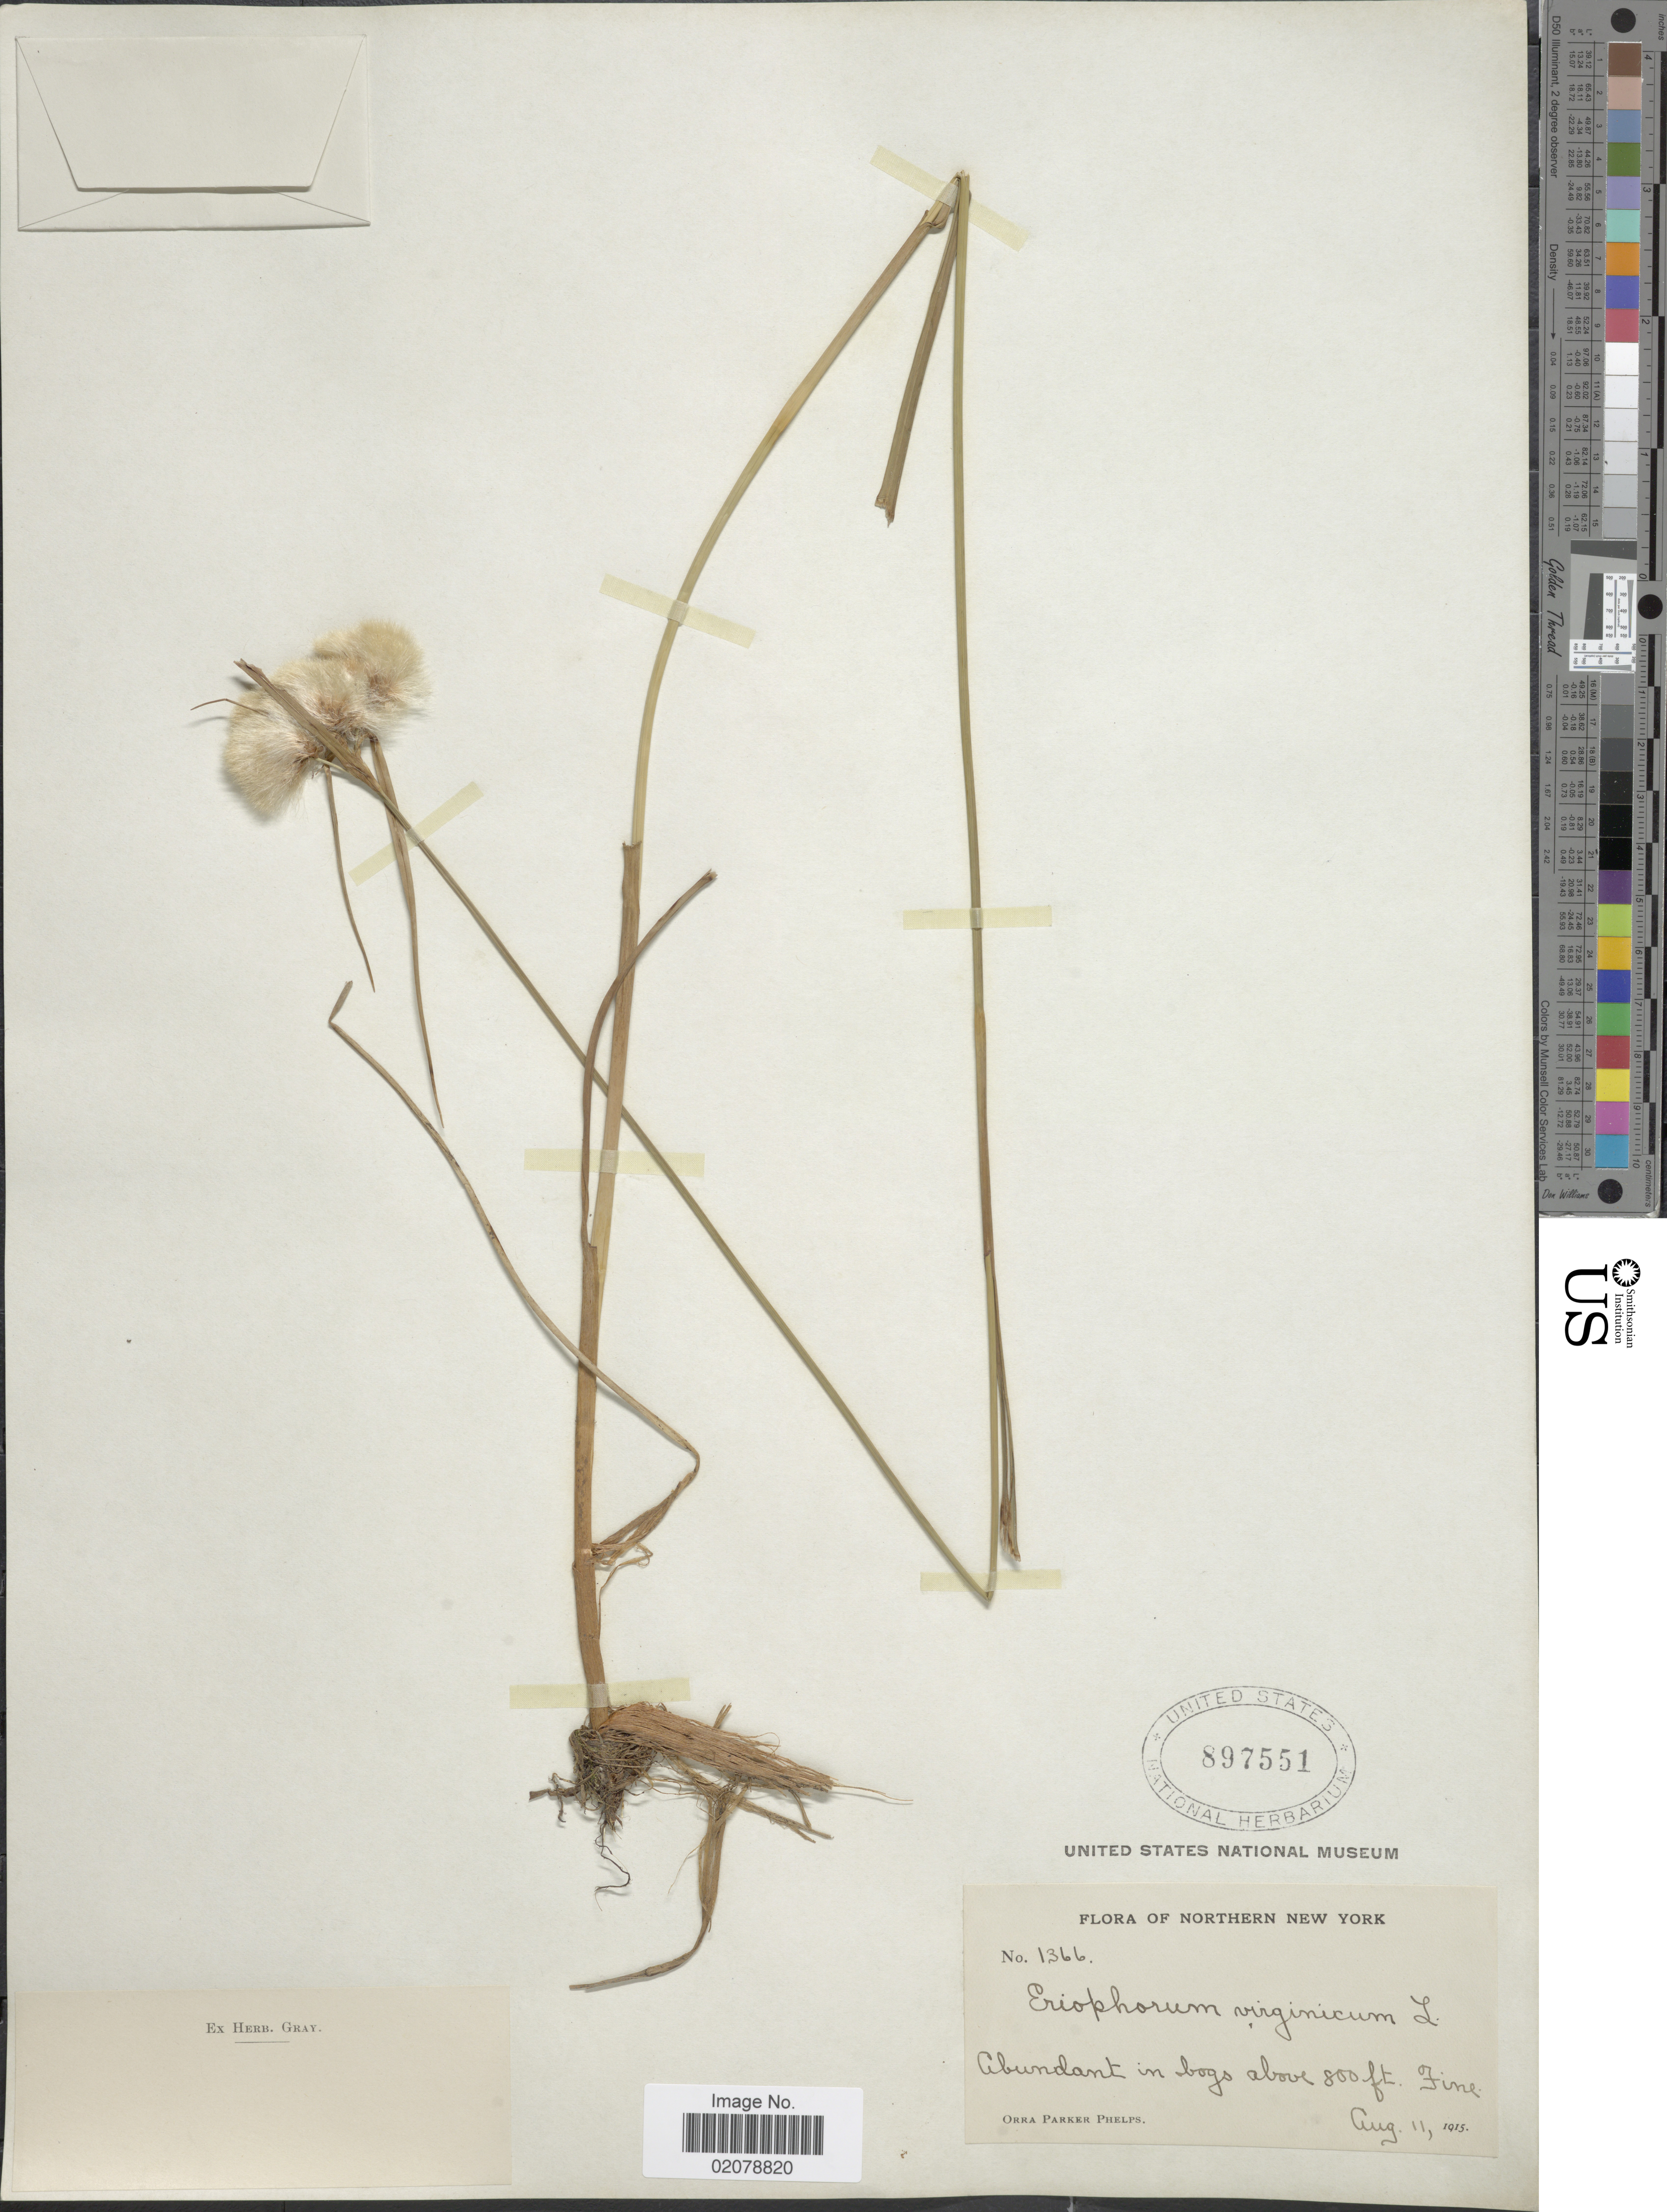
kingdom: Plantae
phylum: Tracheophyta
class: Liliopsida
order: Poales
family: Cyperaceae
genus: Eriophorum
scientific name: Eriophorum virginicum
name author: L.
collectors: O. P. Phelps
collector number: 1366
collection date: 1915-08-11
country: United States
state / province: New York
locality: Northern New York. Fine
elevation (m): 244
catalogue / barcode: US 897551